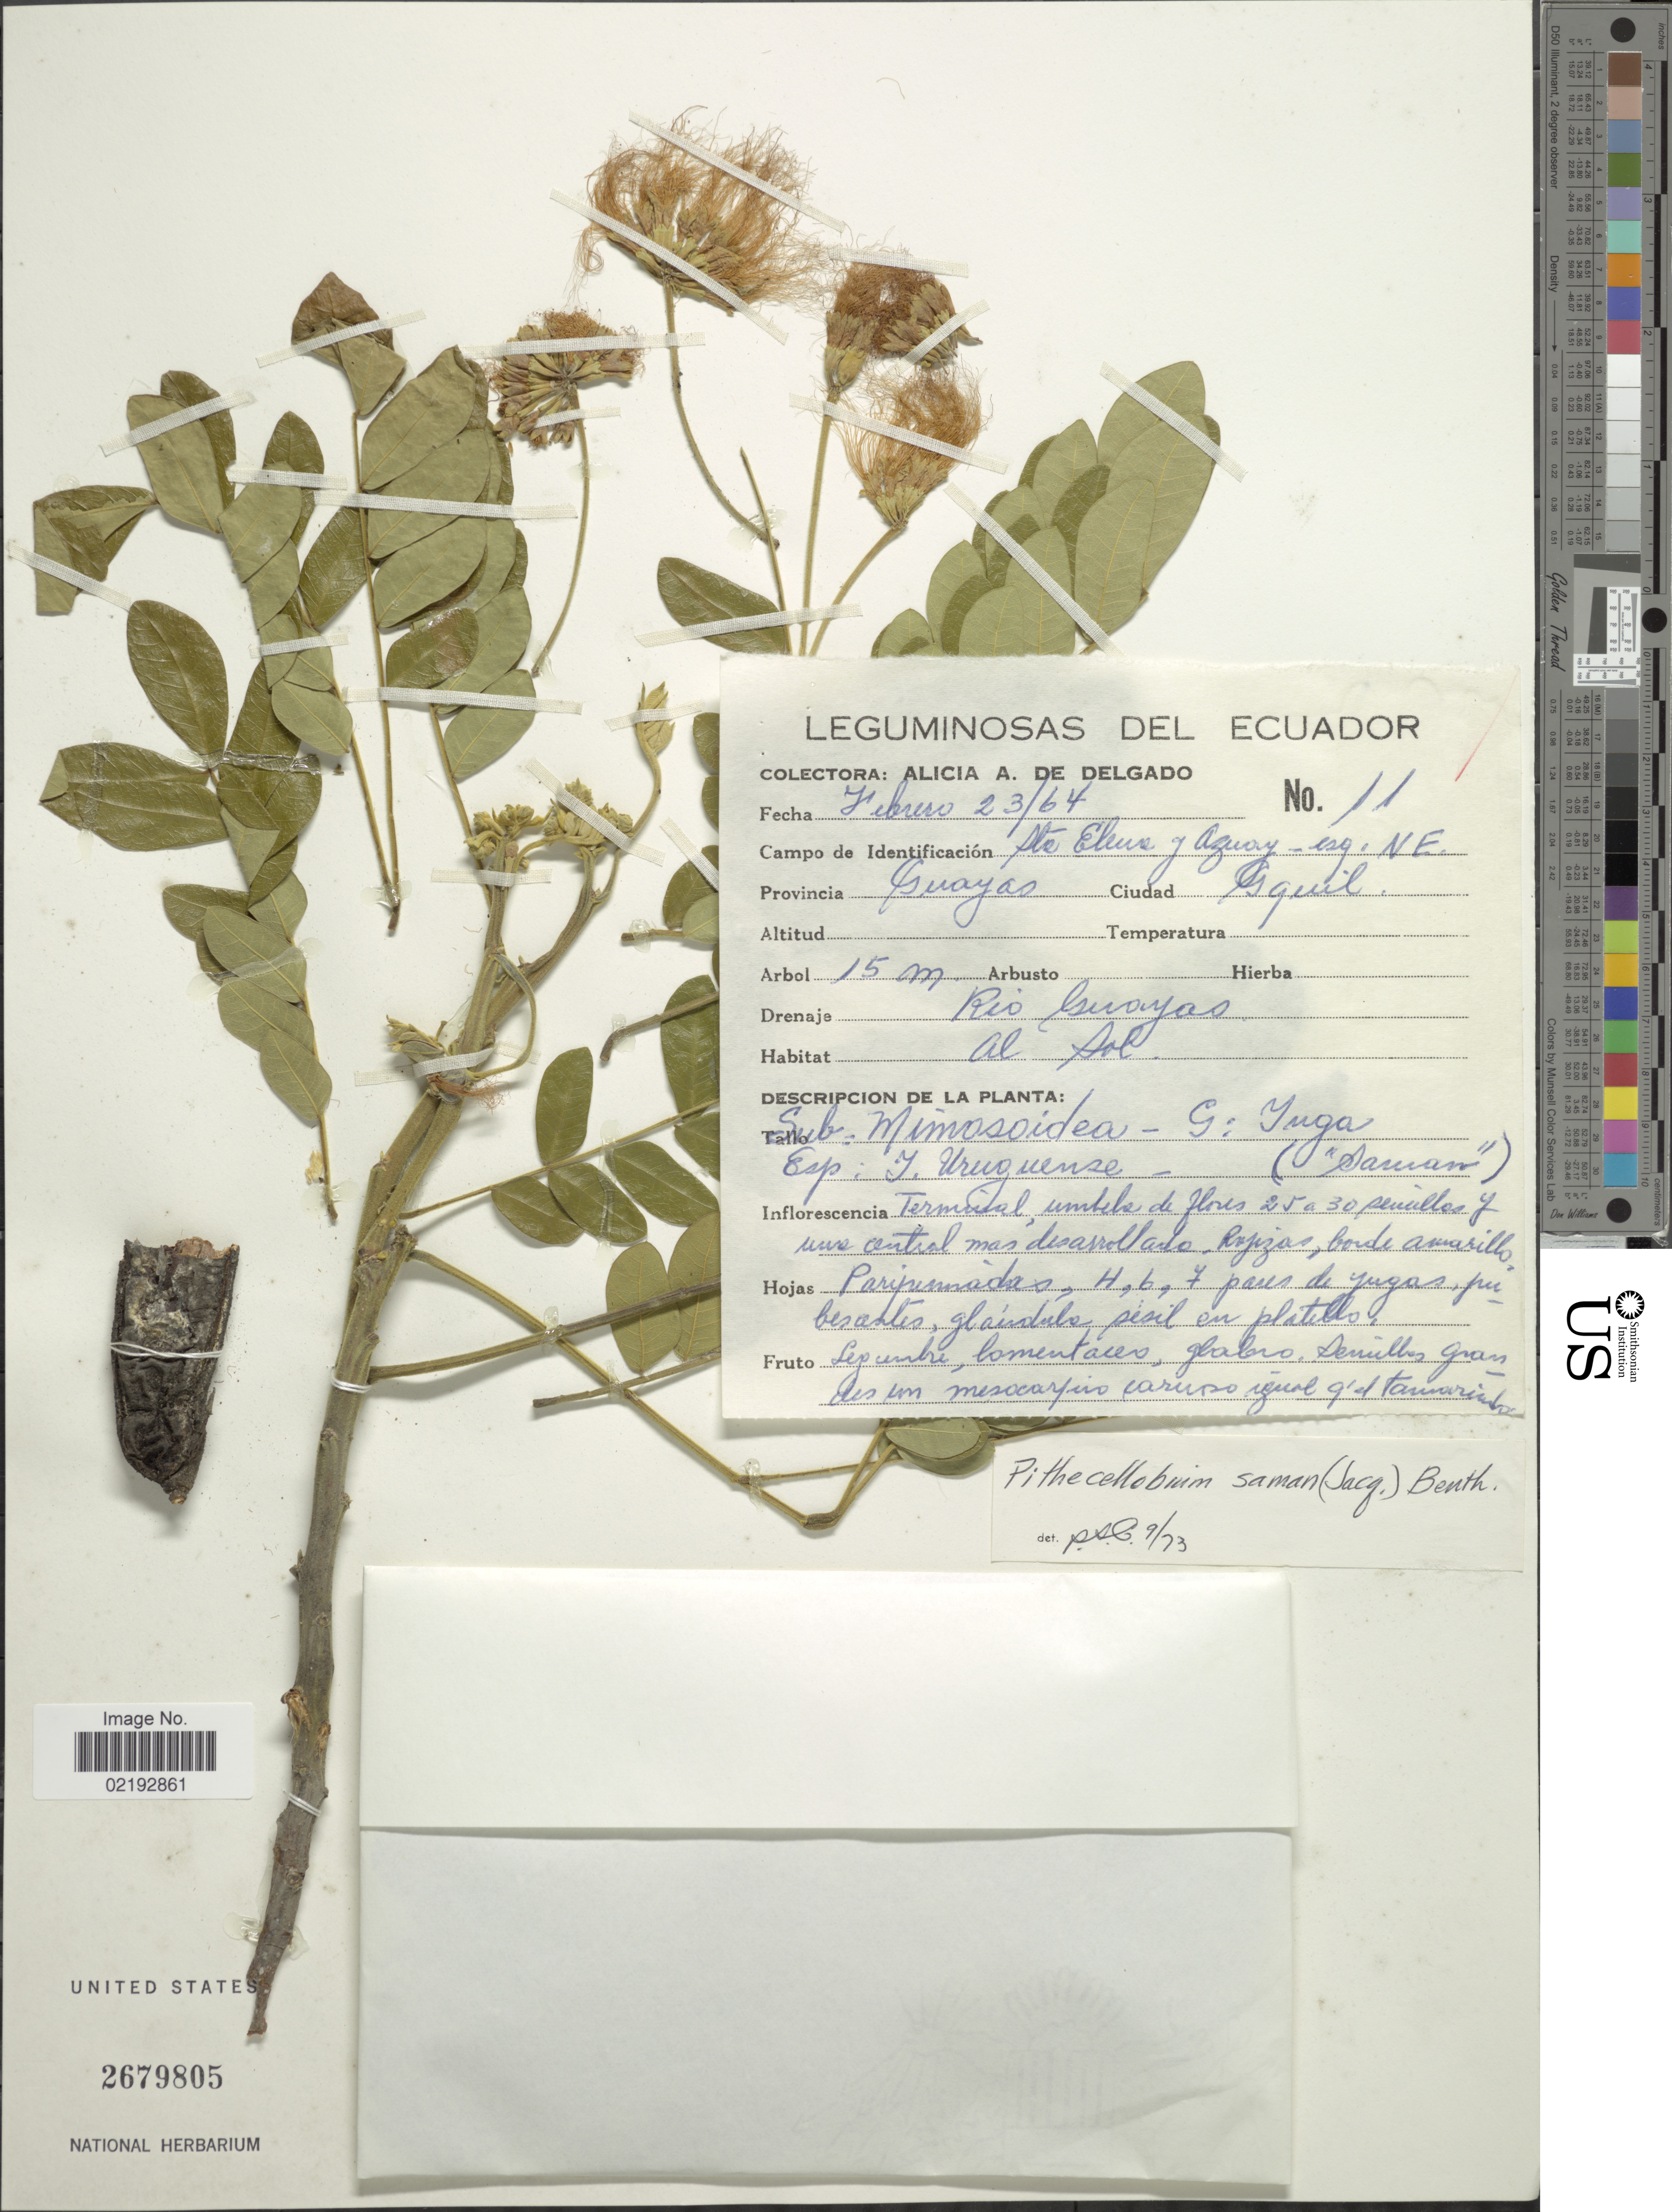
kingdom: Plantae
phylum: Tracheophyta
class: Magnoliopsida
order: Fabales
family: Fabaceae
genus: Samanea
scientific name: Samanea saman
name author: (Jacq.) Merr.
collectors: A. A. Delgado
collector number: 11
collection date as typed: Transcribed d/m/y: 23/2/64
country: Ecuador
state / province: Guayas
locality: Sta Elena y Azuay-esq. NE., Ciudad Gquil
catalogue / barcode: US 2679805